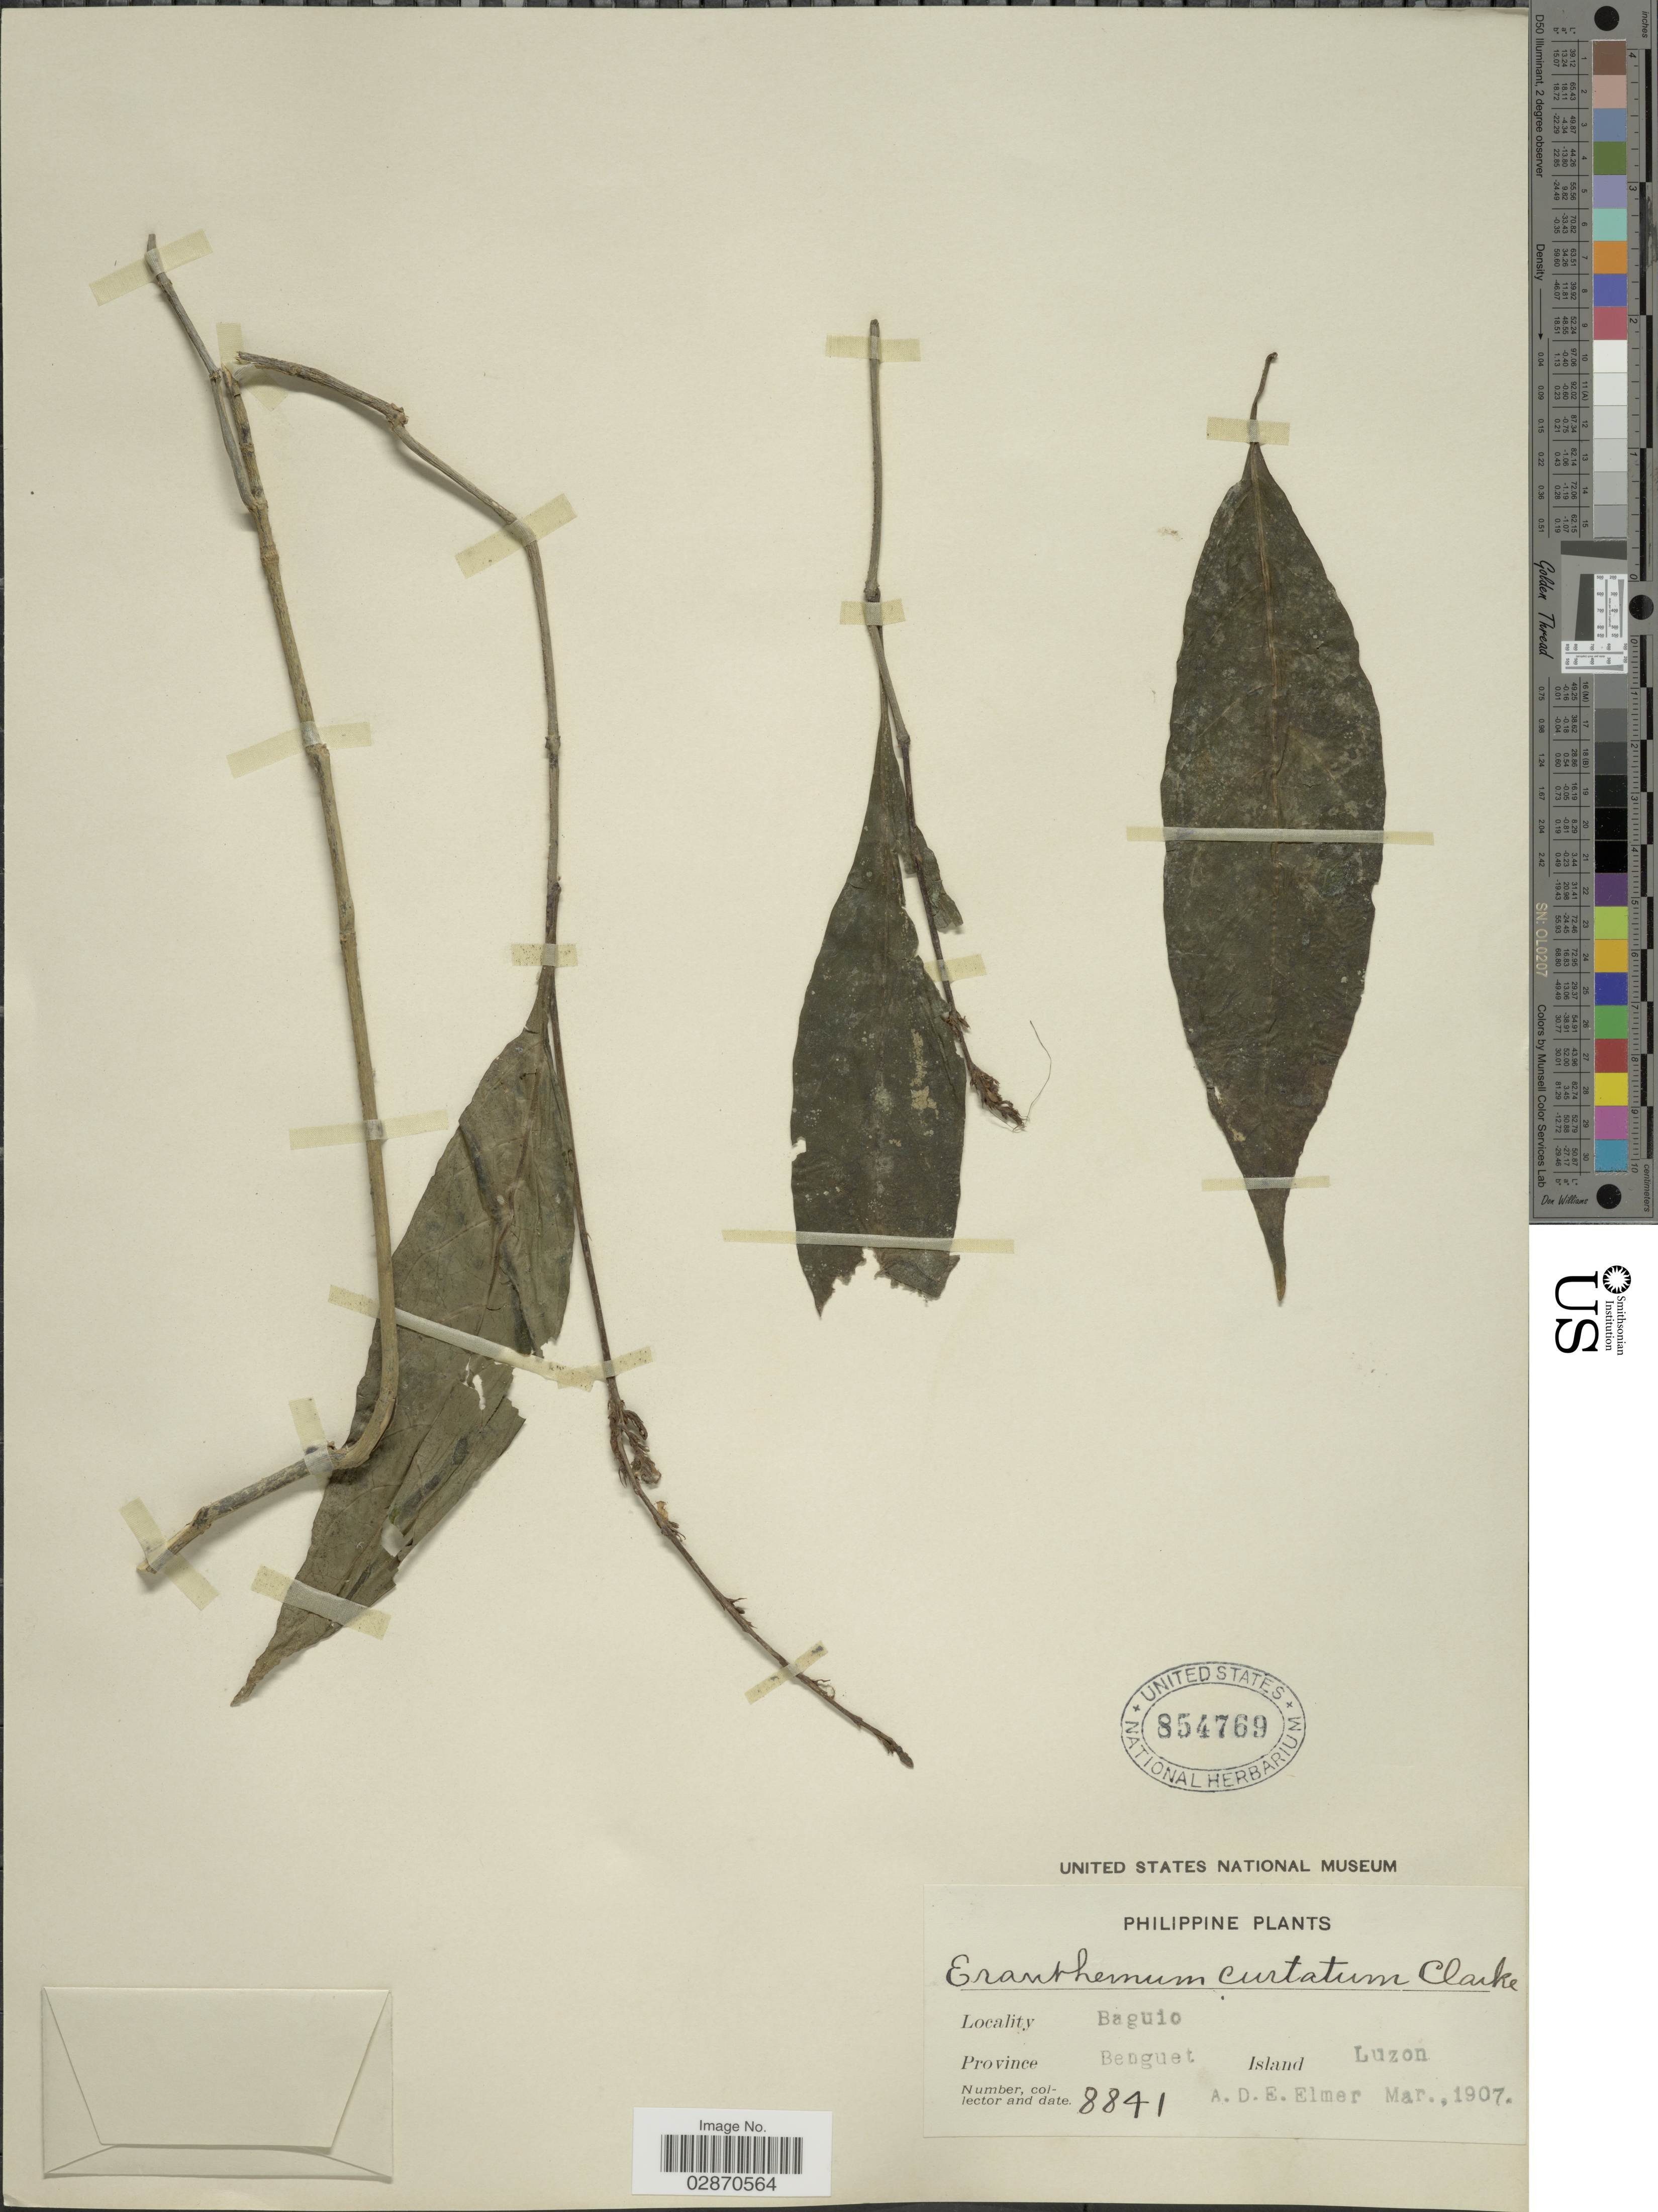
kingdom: Plantae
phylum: Tracheophyta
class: Magnoliopsida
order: Lamiales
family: Acanthaceae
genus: Pseuderanthemum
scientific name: Pseuderanthemum curtatum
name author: Merr.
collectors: A. D. E. Elmer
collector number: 8841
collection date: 1907-03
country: Philippines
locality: Baguio. Province Benguet Island Luzon.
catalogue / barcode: US 854769